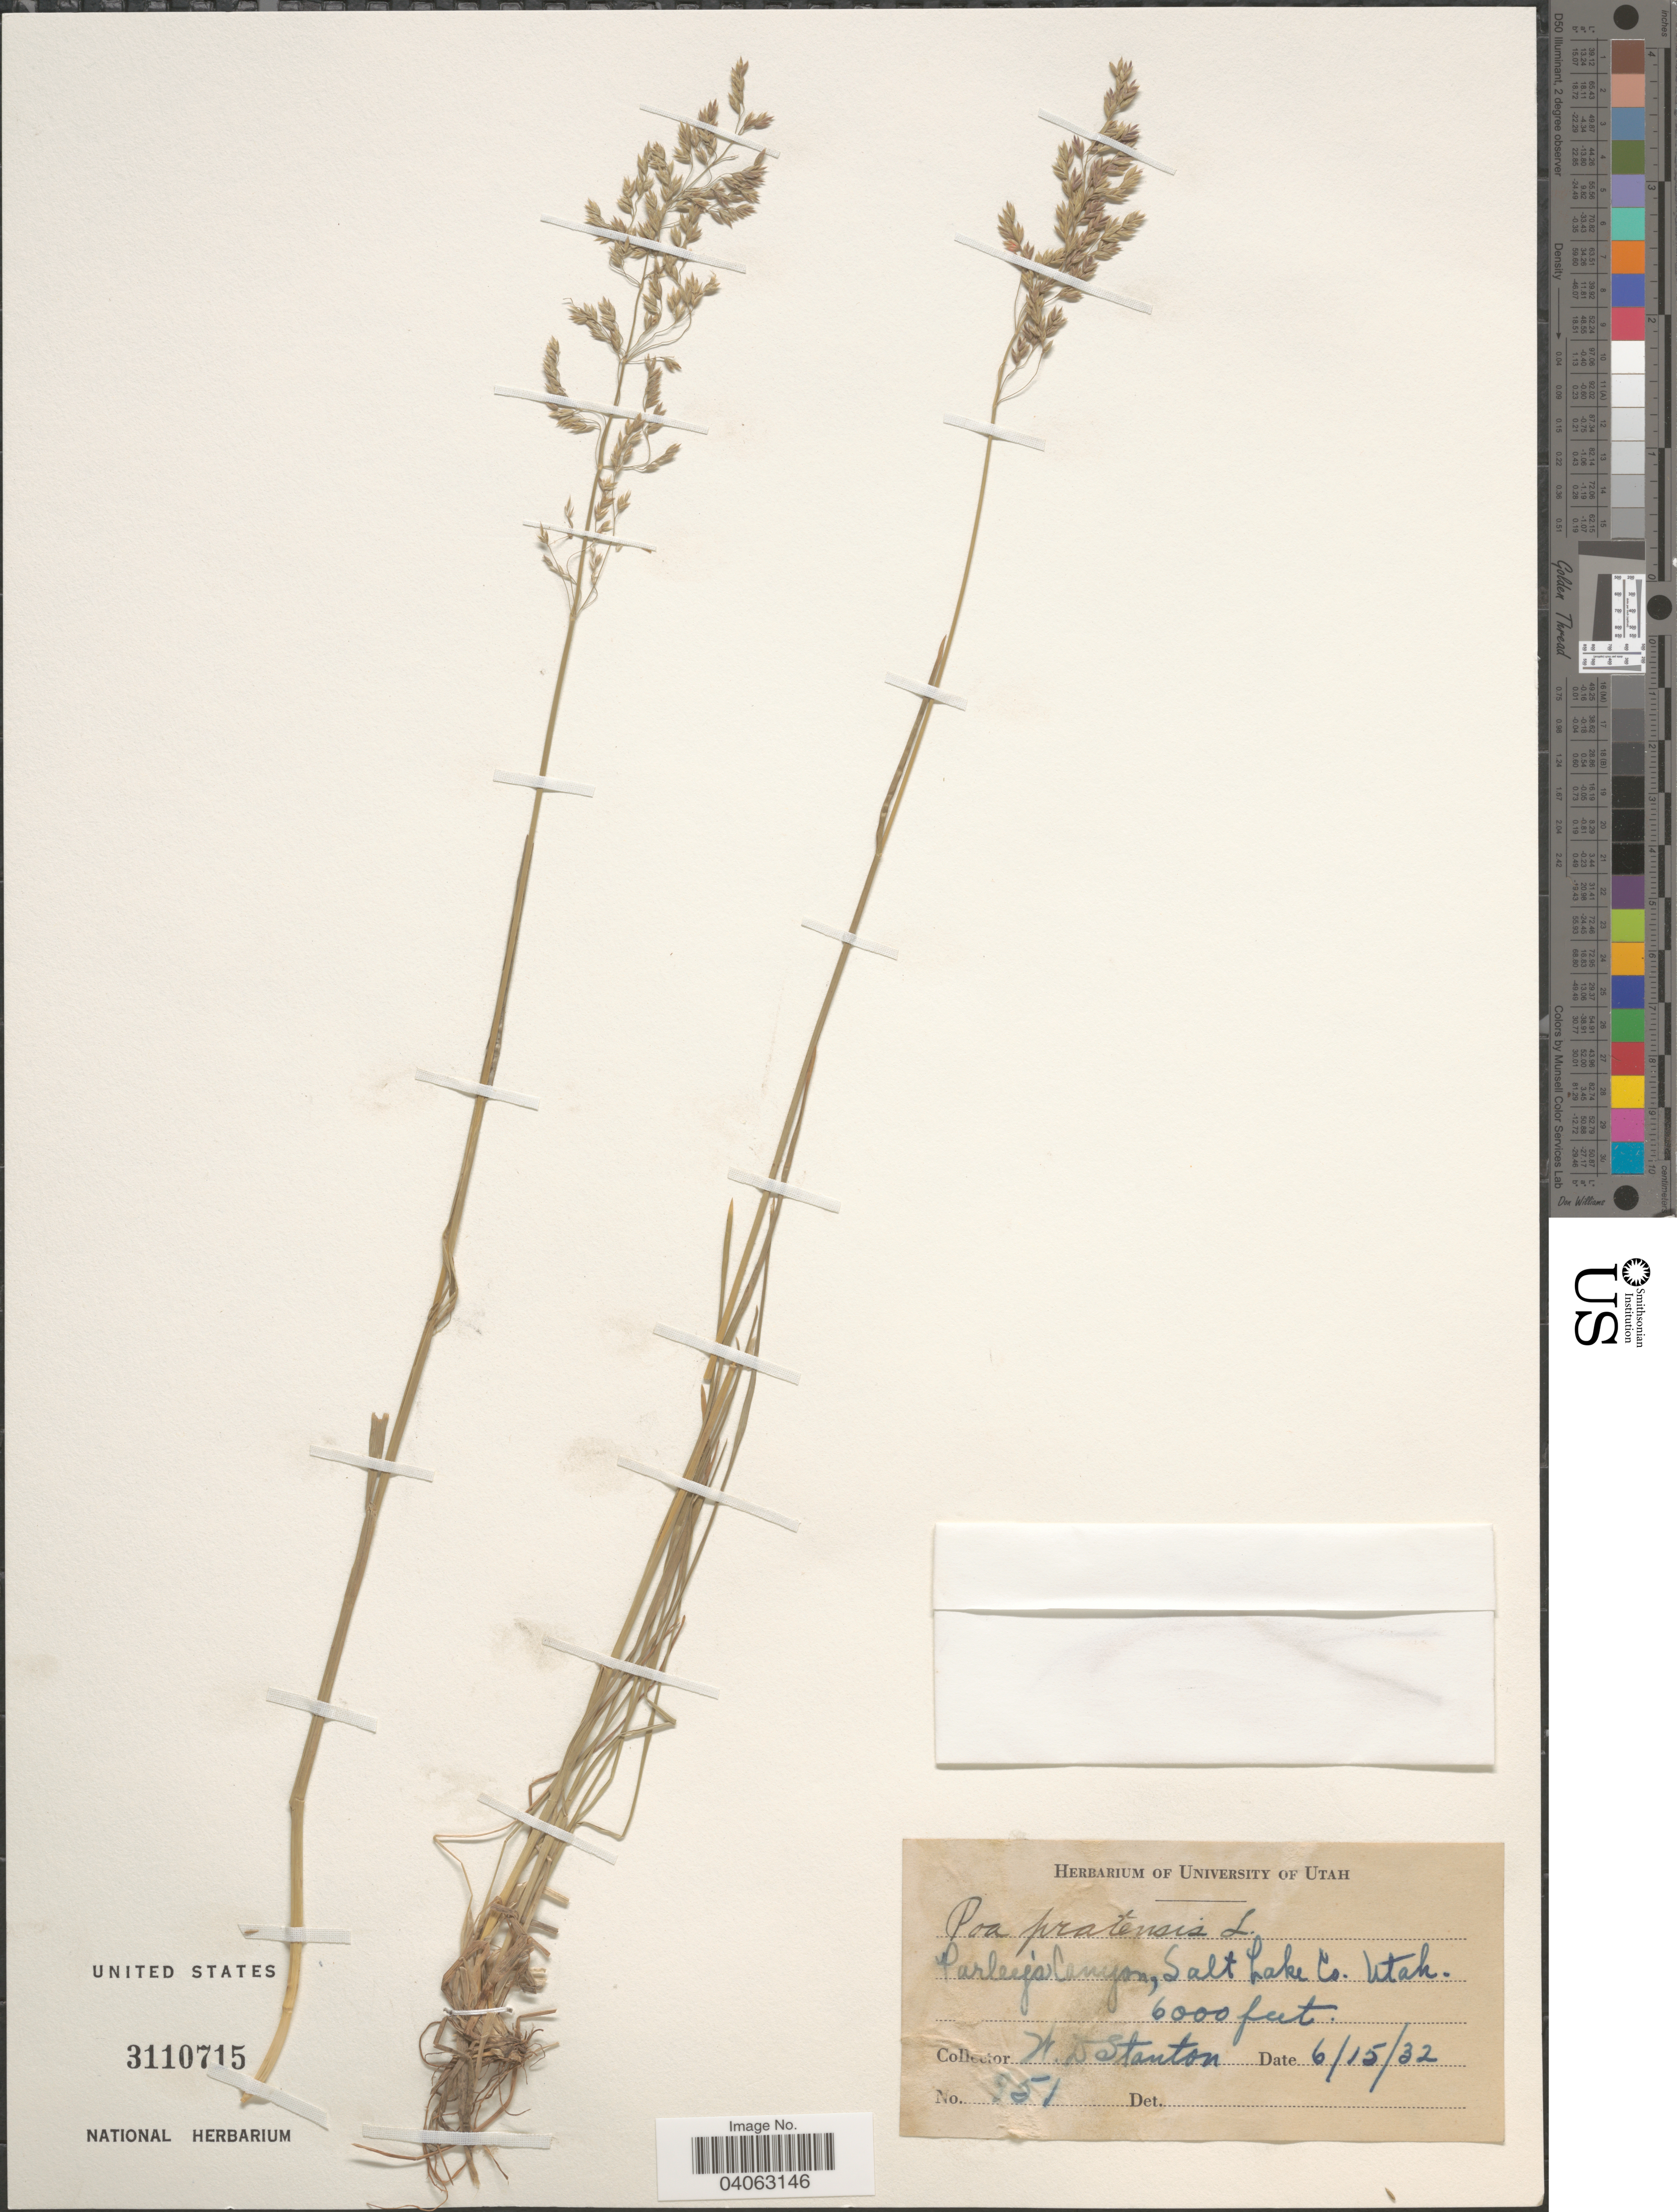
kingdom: Plantae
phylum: Tracheophyta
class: Liliopsida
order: Poales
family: Poaceae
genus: Poa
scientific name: Poa pratensis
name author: L.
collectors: W. Stanton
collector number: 951*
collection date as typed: Transcribed d/m/y: 15/6/32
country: United States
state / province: Utah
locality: Parley's Canyon, Salt Lake Co.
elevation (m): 1829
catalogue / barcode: US 3110715